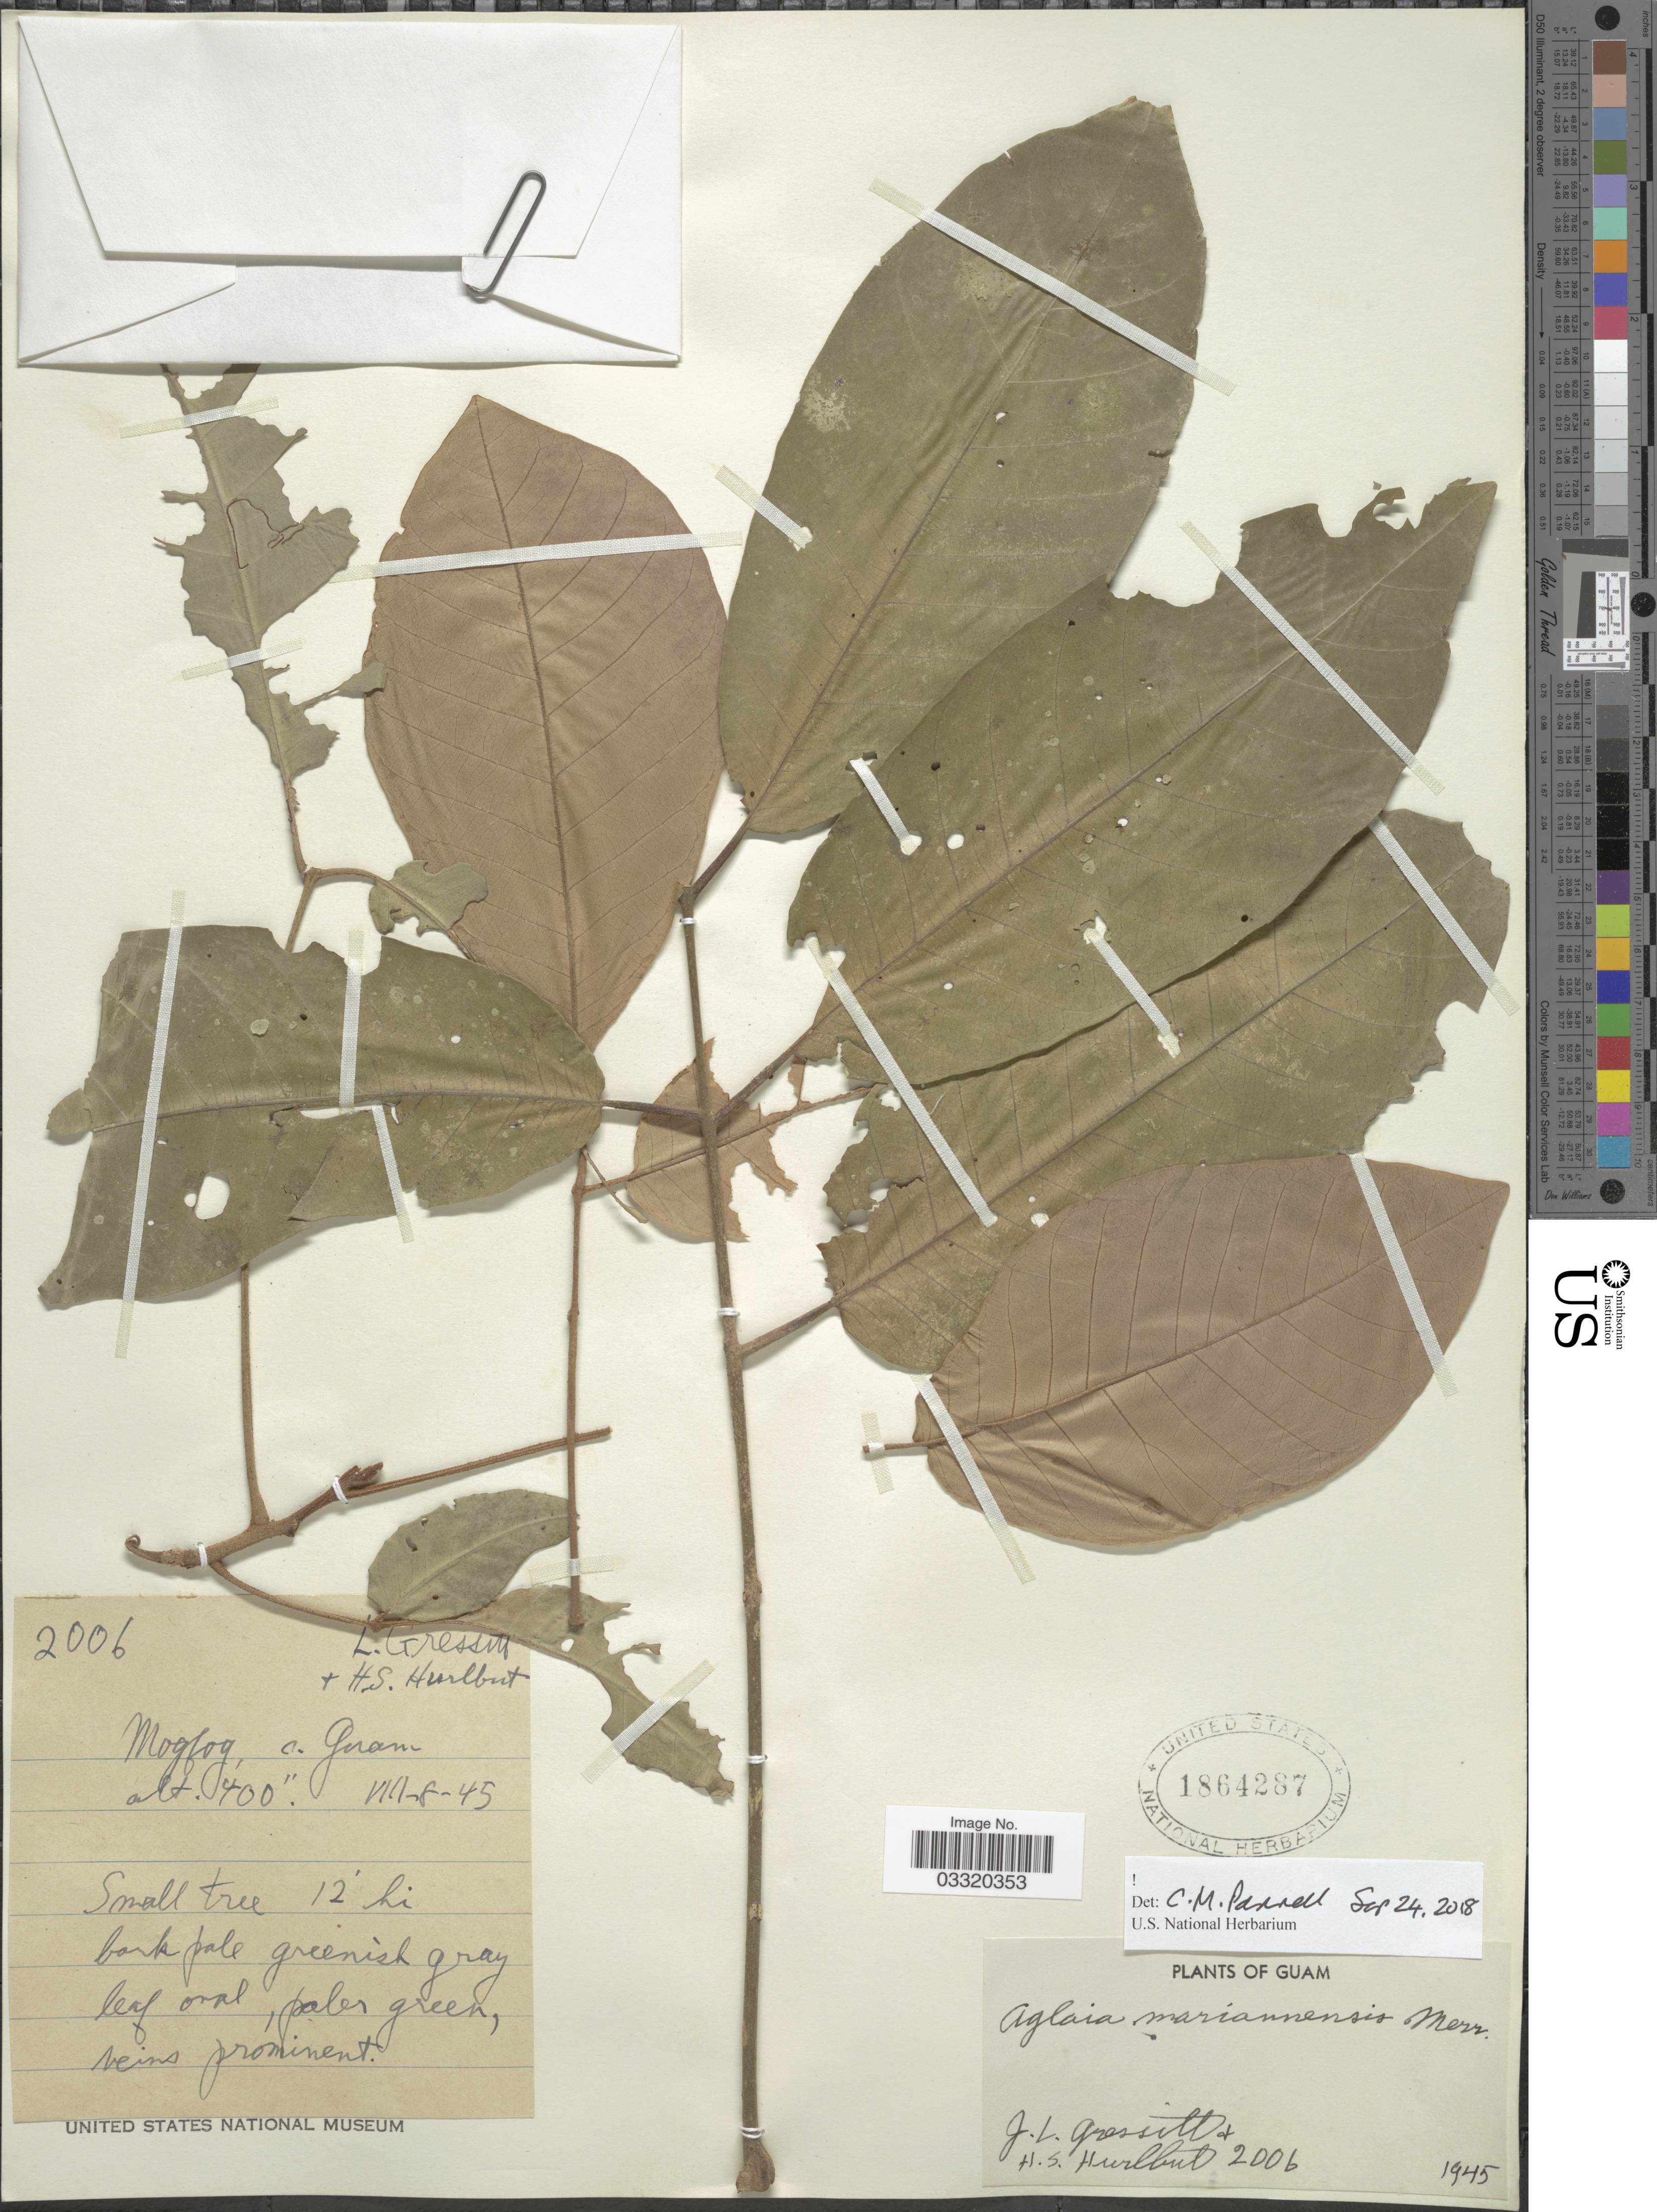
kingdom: Plantae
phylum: Tracheophyta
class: Magnoliopsida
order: Sapindales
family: Meliaceae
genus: Aglaia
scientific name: Aglaia mariannensis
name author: Merr.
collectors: J. Gressitt & H. Hurlbut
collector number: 2006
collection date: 1945-08-08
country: Guam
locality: Mogfog c. Guam.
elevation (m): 122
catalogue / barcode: US 1864287